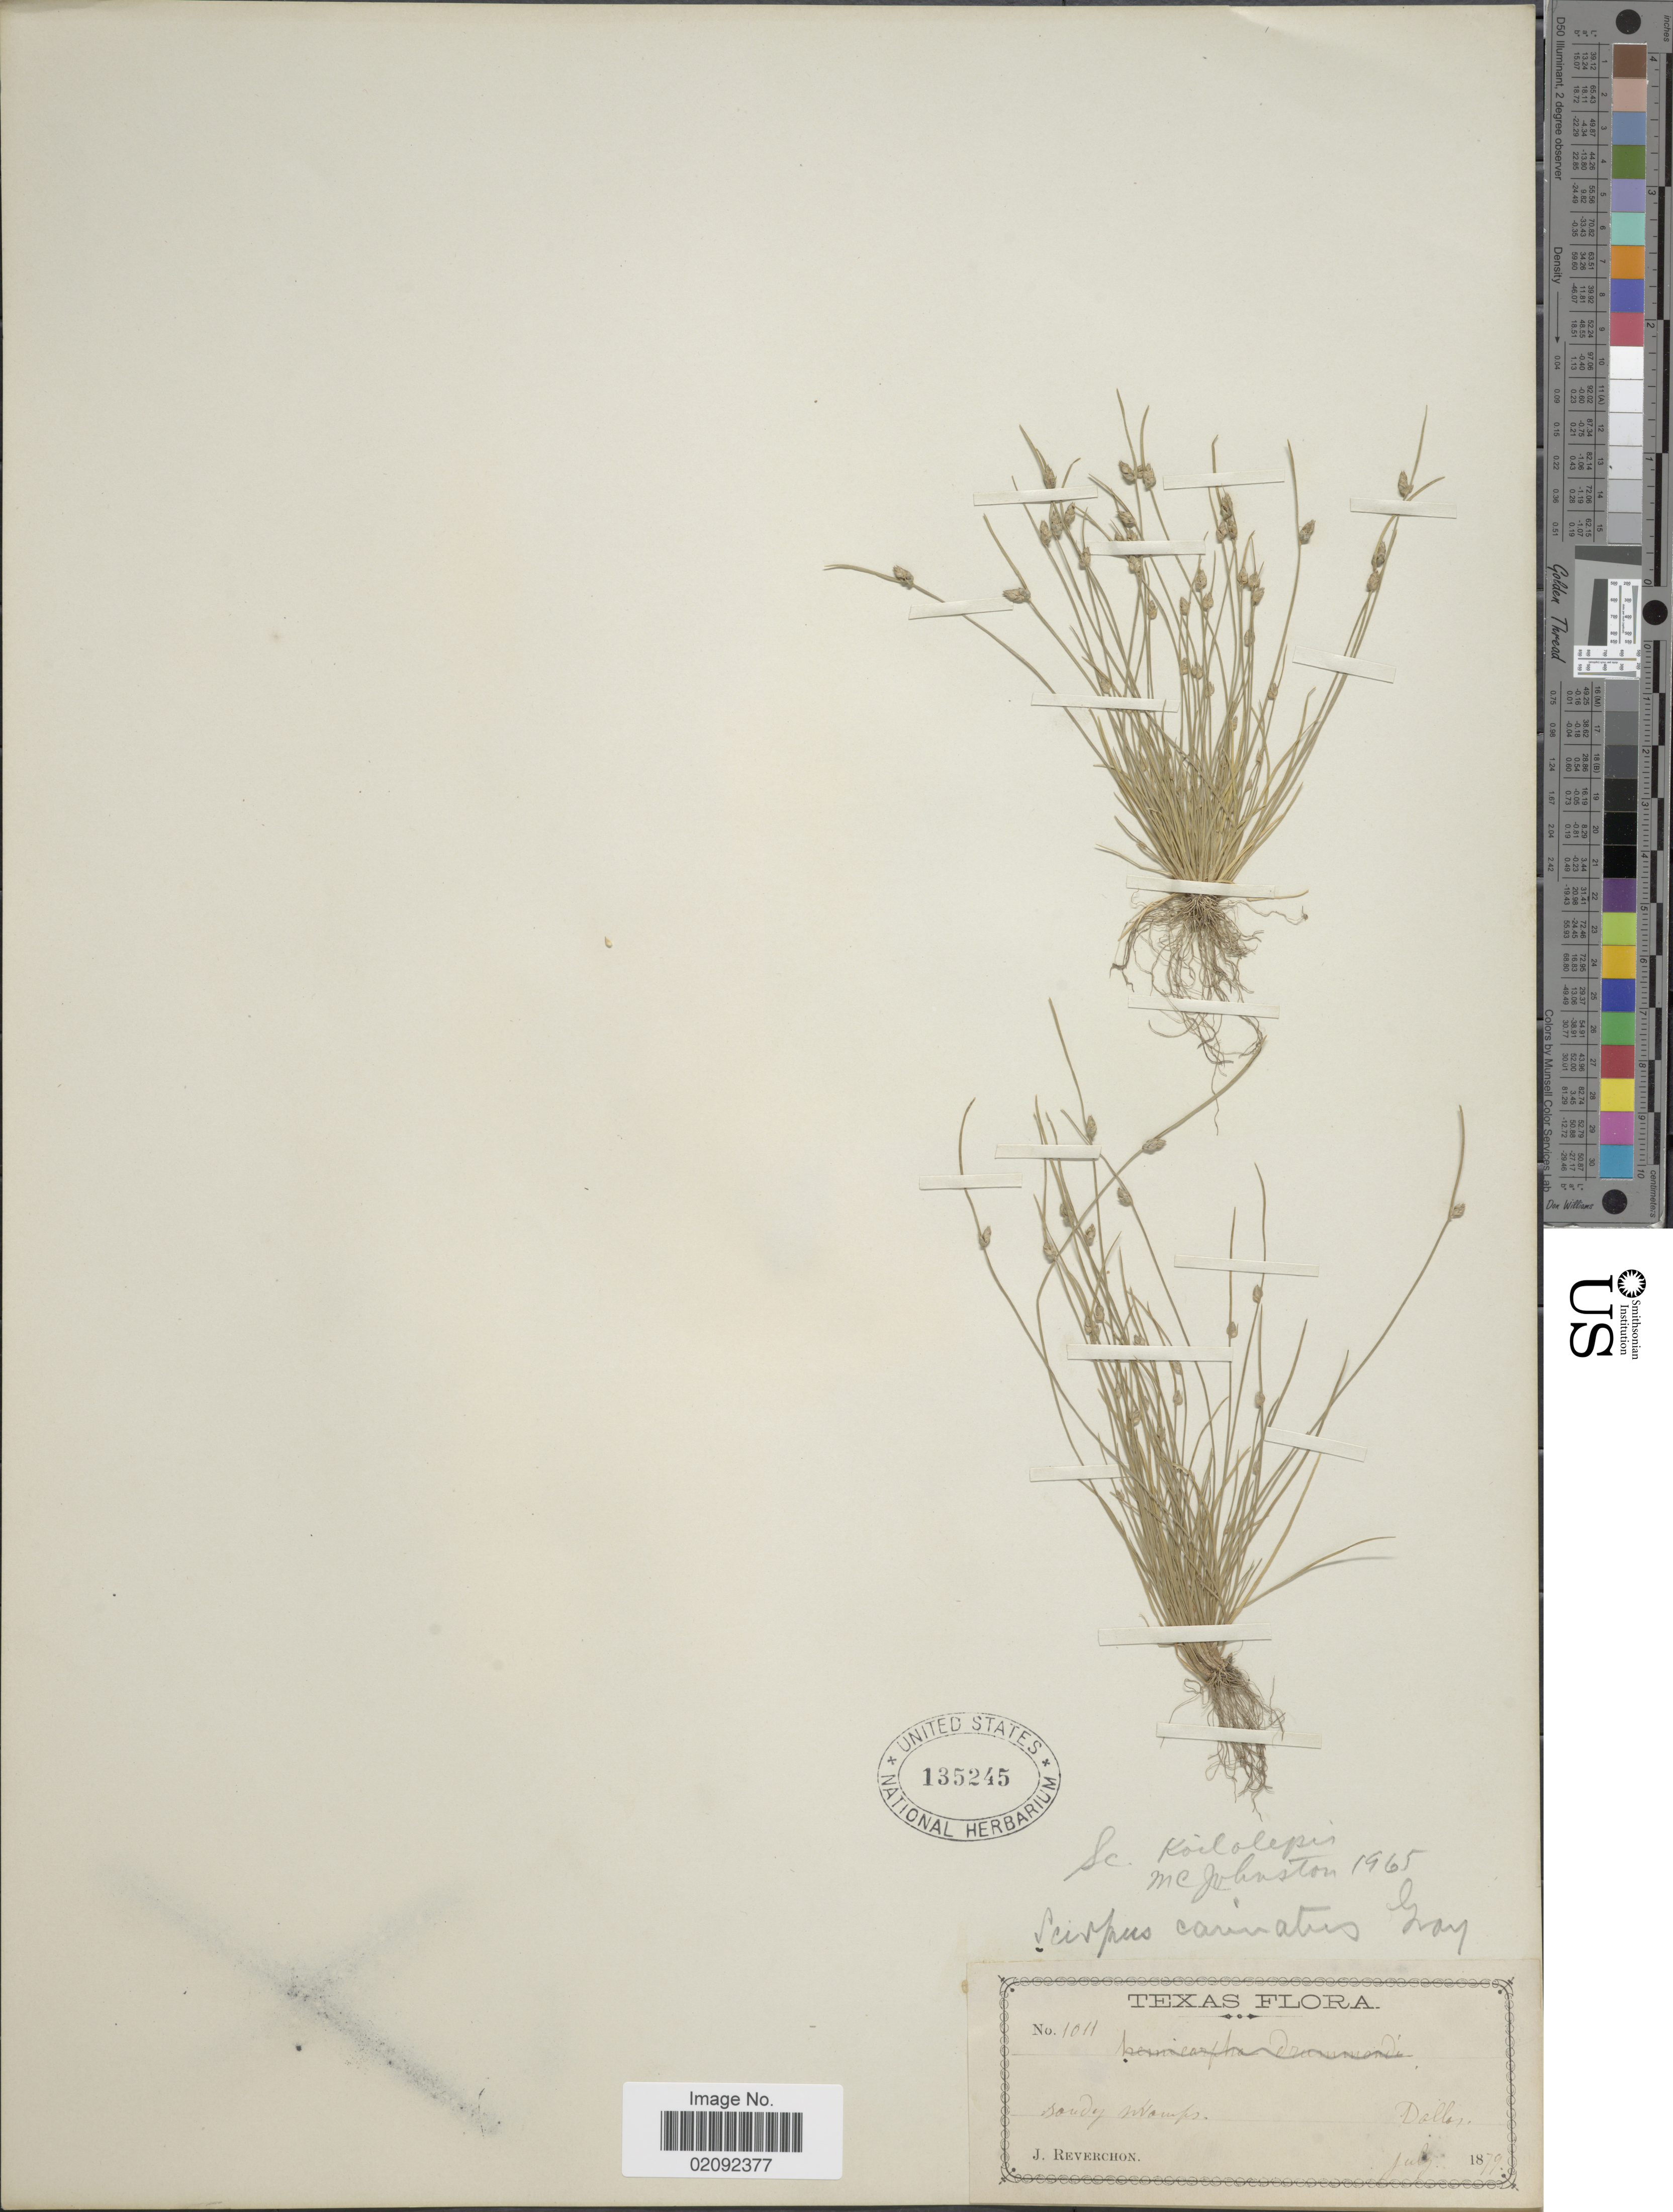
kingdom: Plantae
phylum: Tracheophyta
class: Liliopsida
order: Poales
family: Cyperaceae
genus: Isolepis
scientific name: Isolepis carinata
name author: Hook. & Arn. ex Torr.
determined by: Strong, M. T., (US), Smithsonian Institution - National Museum of Natural History (UNITED STATES)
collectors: J. Reverchon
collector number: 1011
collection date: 1879-07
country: United States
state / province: Texas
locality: Andy swamps, Dallas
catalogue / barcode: US 135245